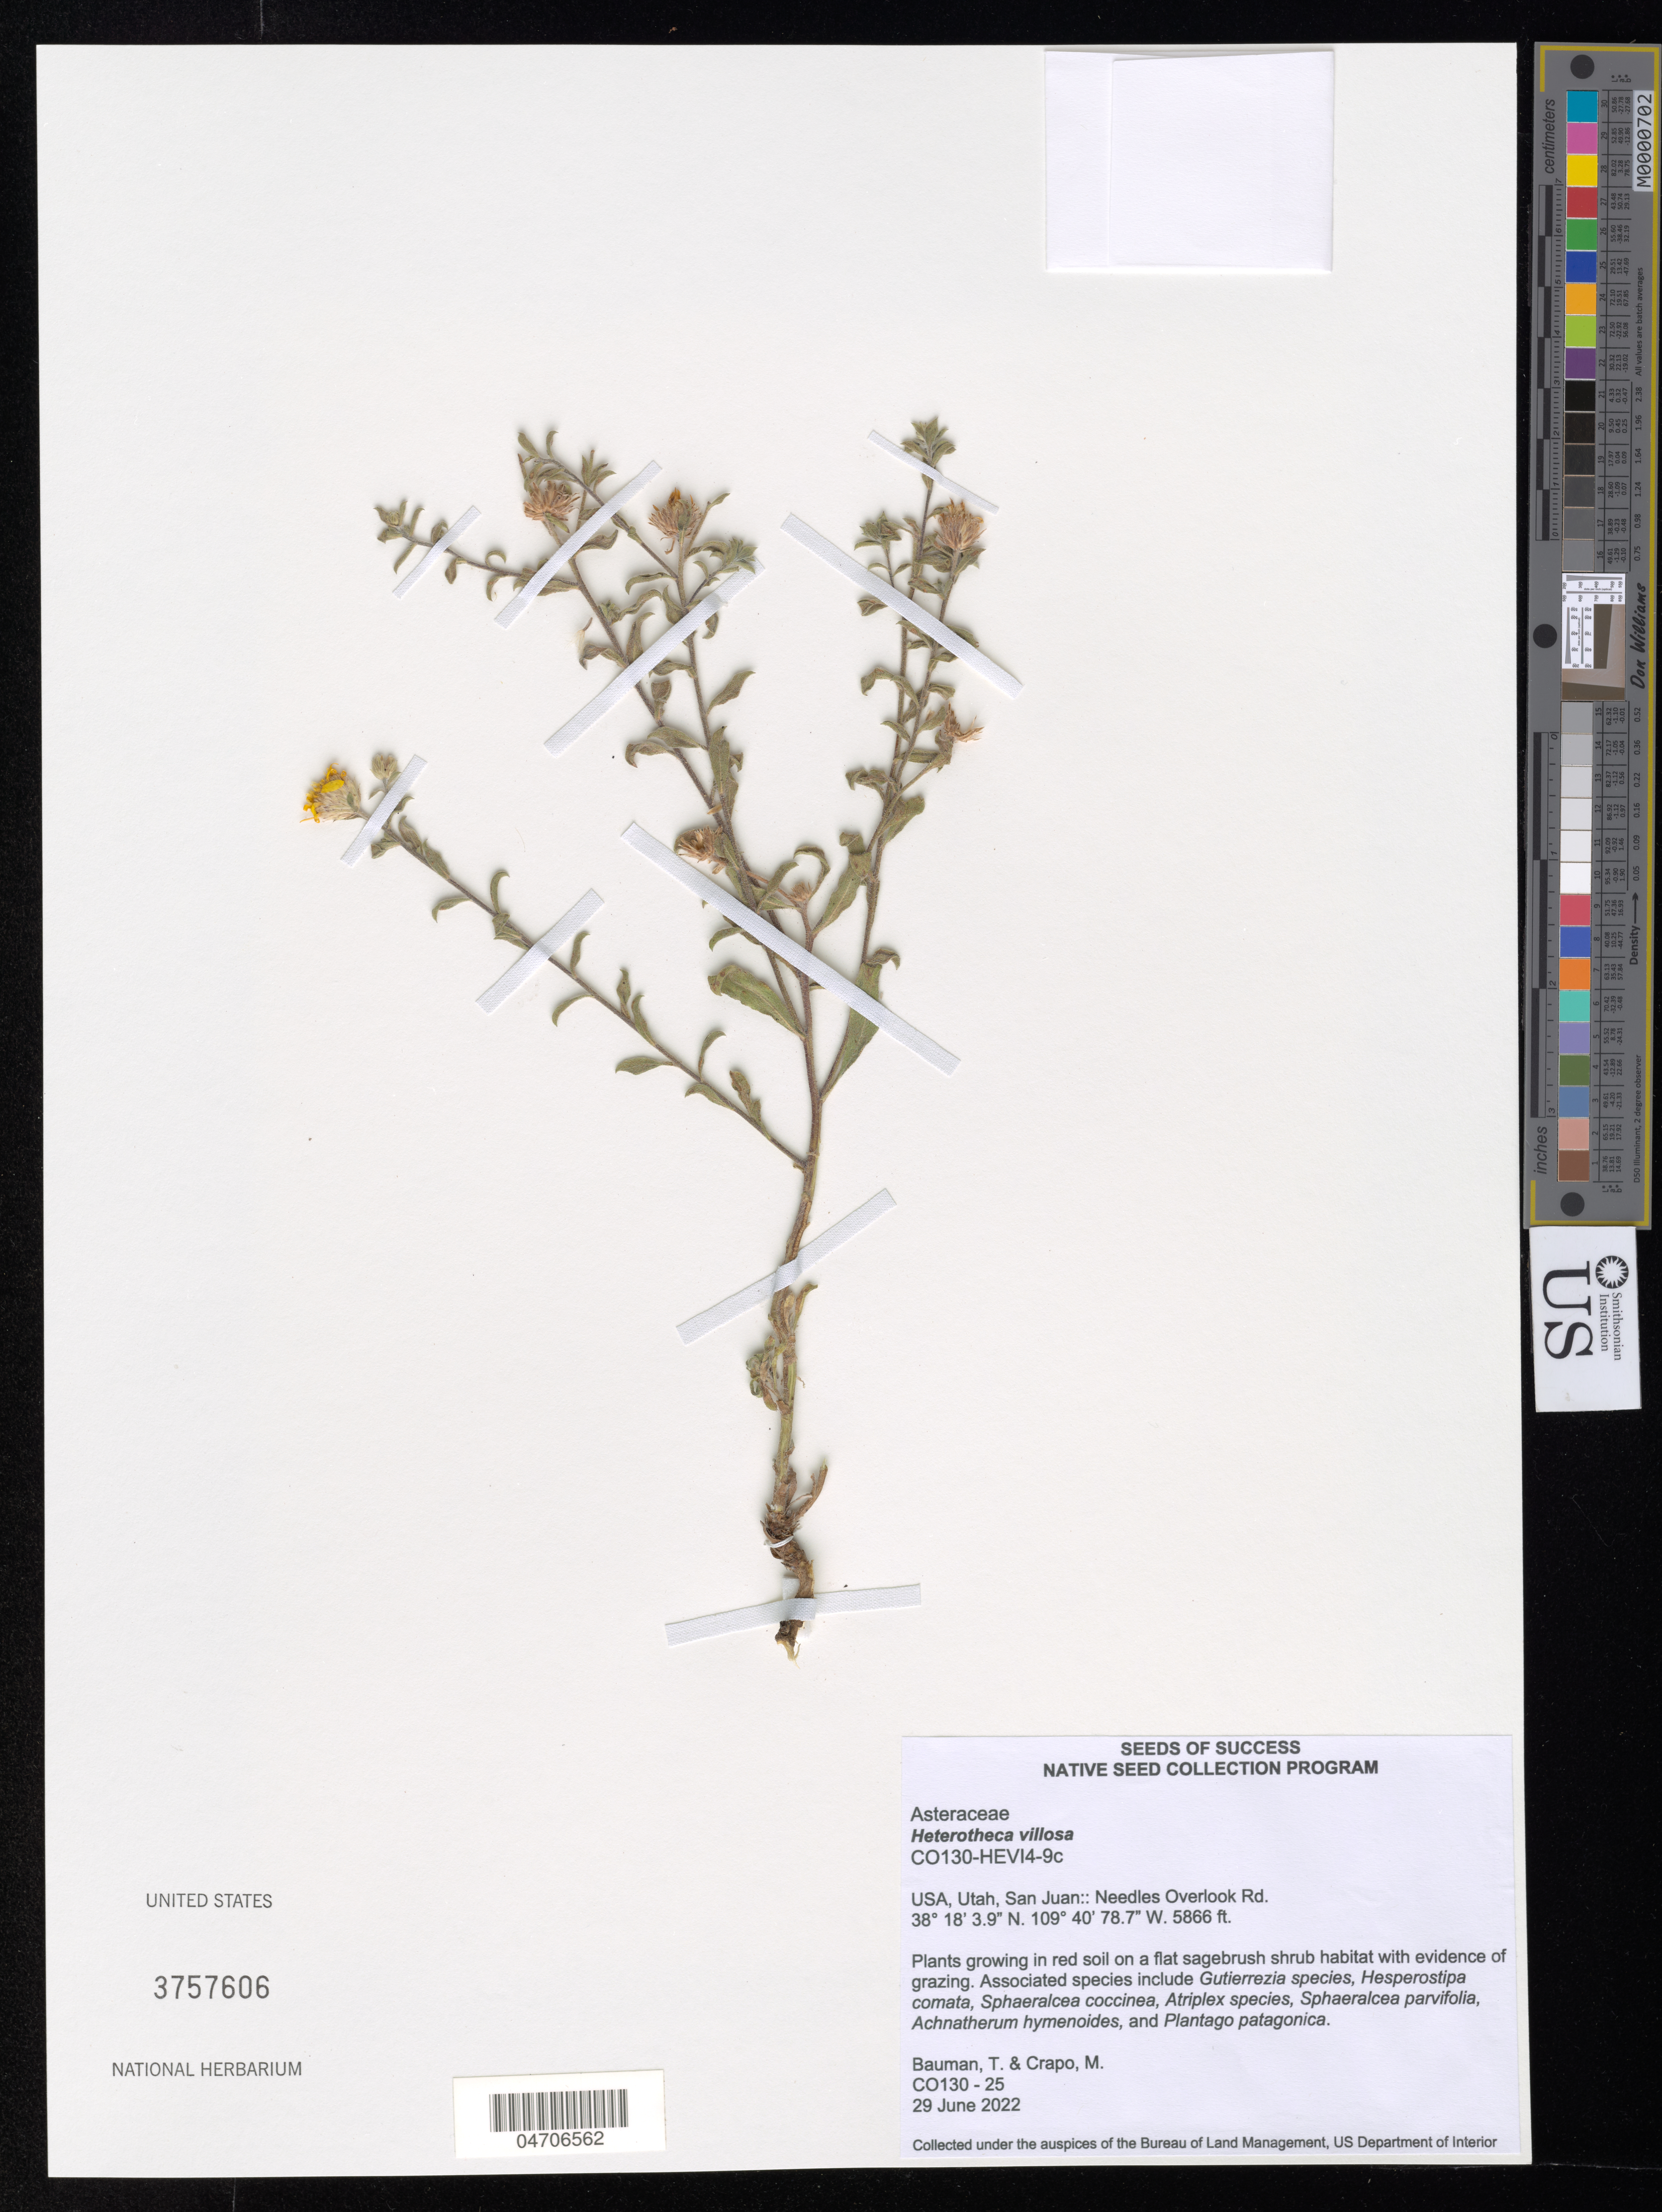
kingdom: Plantae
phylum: Tracheophyta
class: Magnoliopsida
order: Asterales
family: Asteraceae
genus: Heterotheca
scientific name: Heterotheca villosa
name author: (Pursh) Shinners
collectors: K. Gage & G. Woronow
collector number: CO130-25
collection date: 2022-06-29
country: United States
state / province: Utah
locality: San Juan: Needles Overlook Rd.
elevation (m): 1788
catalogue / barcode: US 3757606